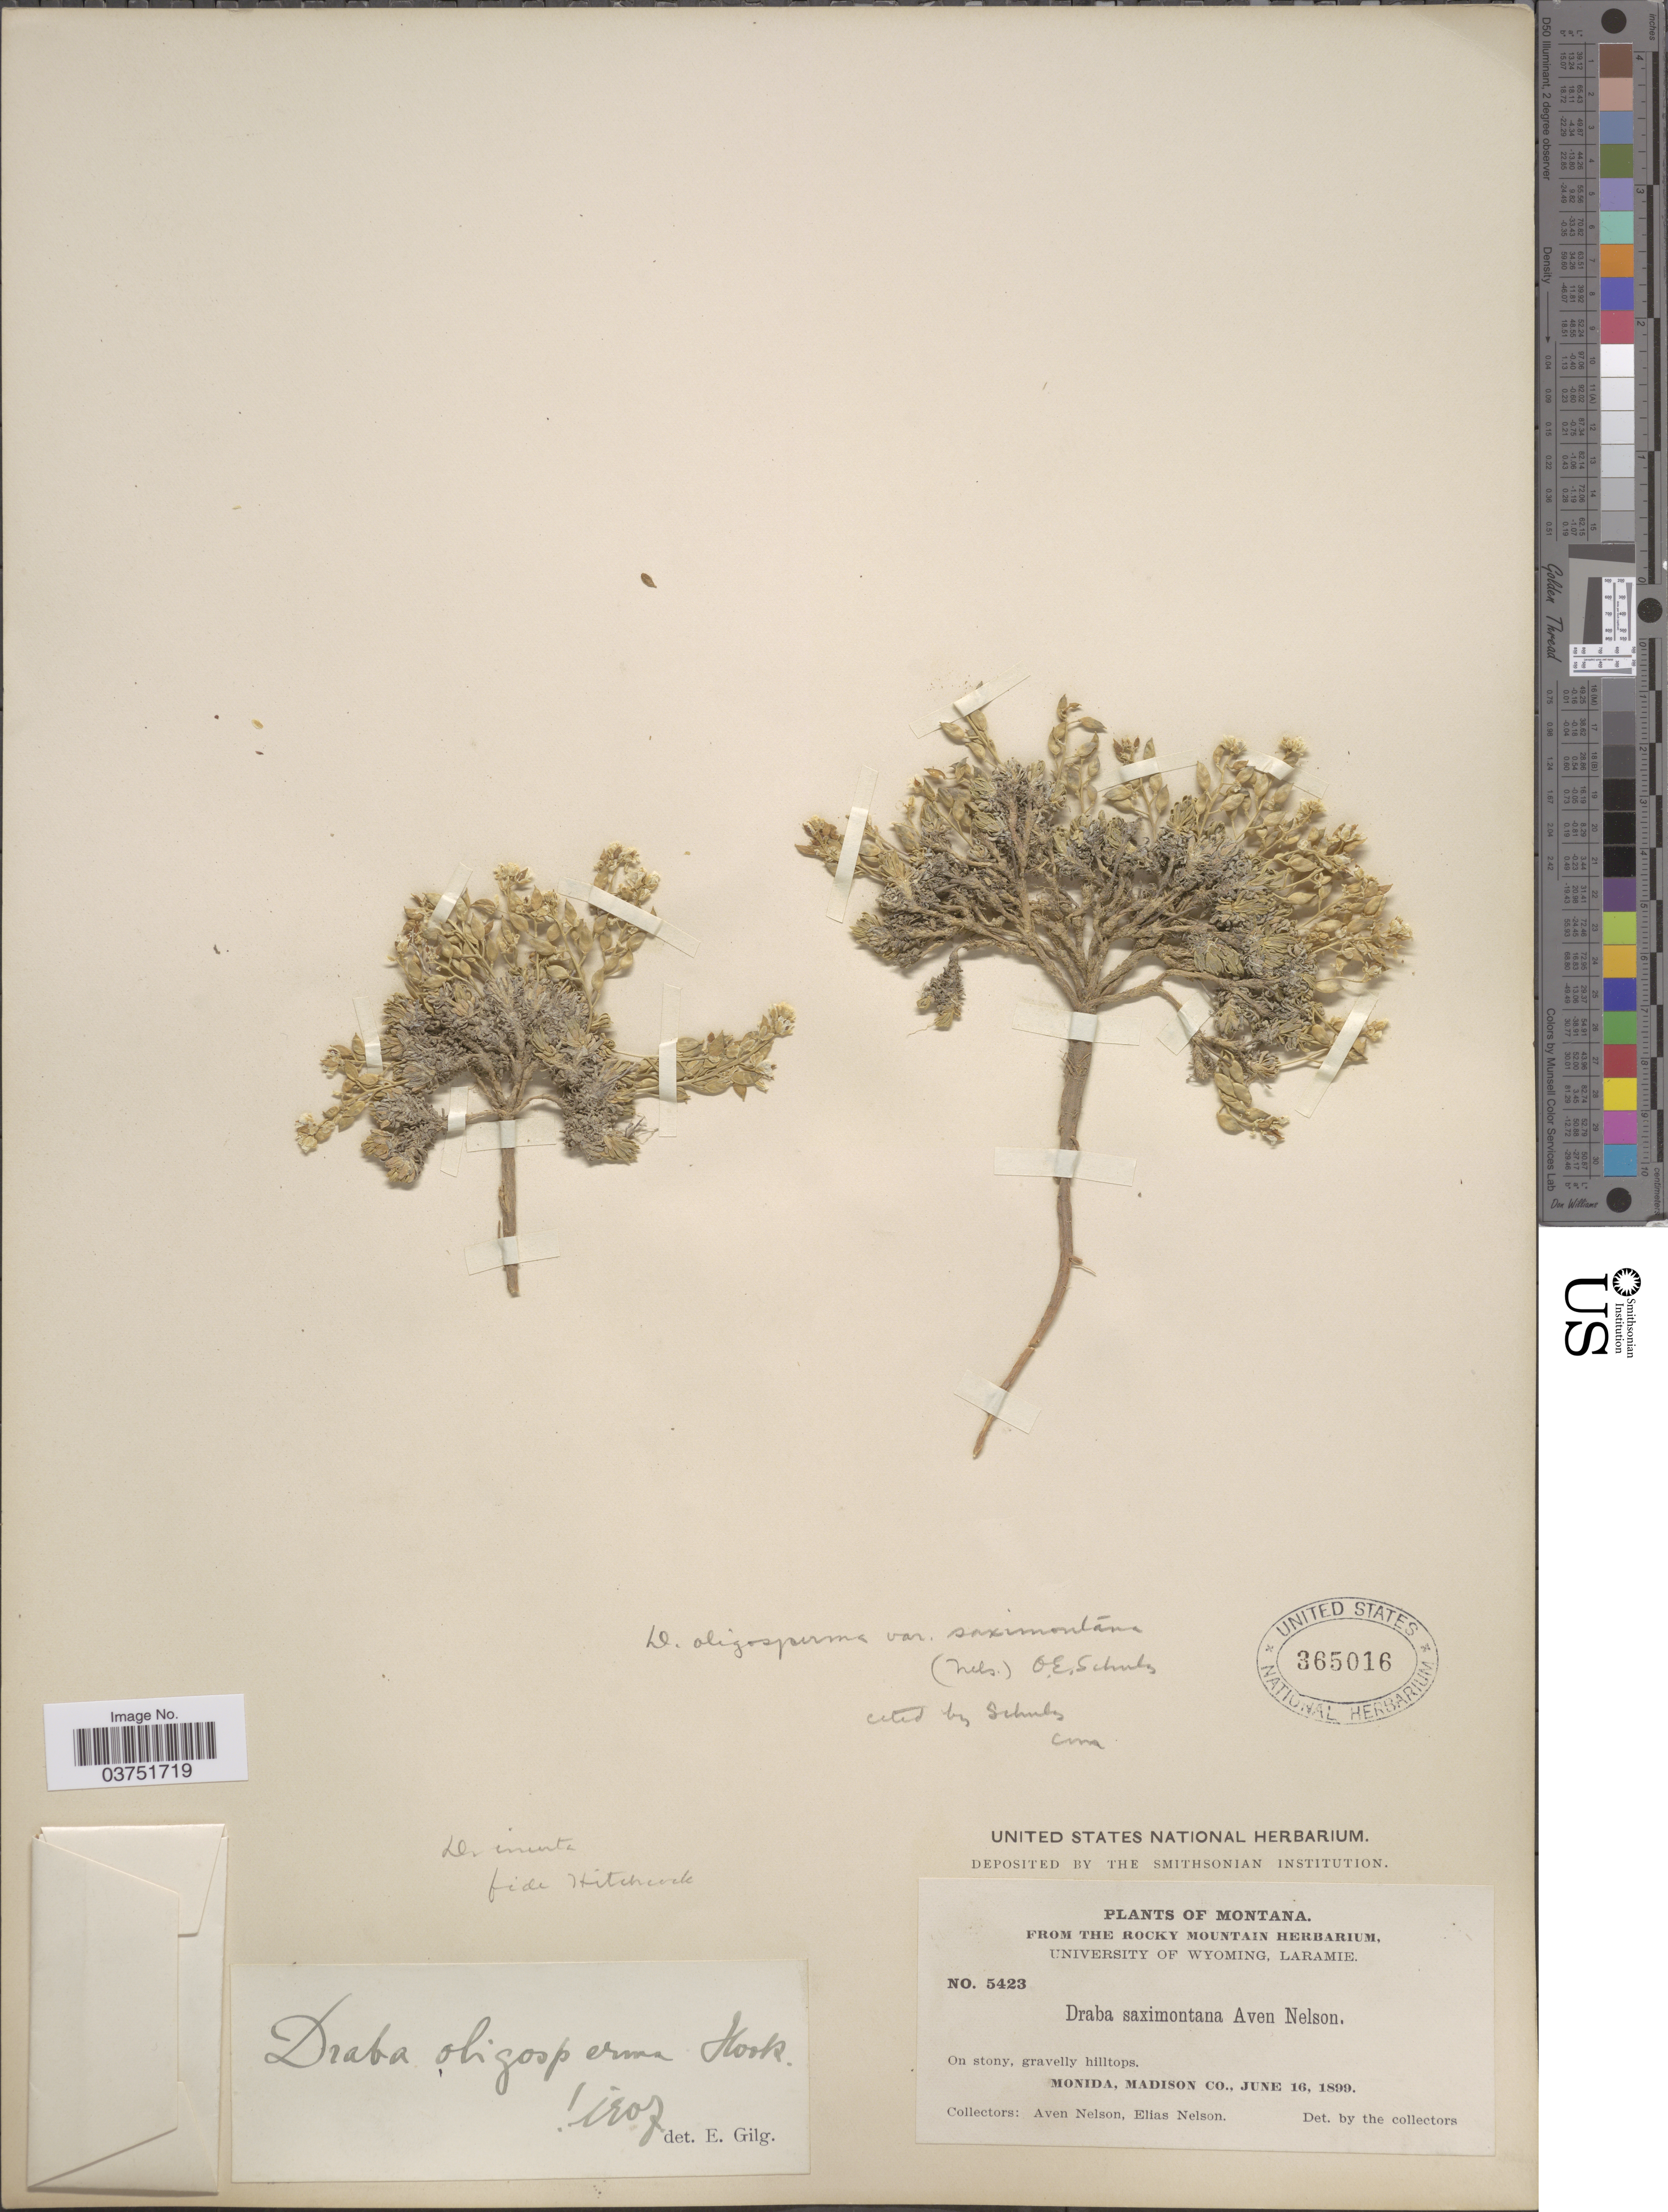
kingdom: Plantae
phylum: Tracheophyta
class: Magnoliopsida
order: Brassicales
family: Brassicaceae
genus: Draba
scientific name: Draba incerta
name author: Payson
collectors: A. Nelson & E. Nelson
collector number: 5423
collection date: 1899-06-16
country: United States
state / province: Montana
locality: Monida, Madison Co.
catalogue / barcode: US 365016